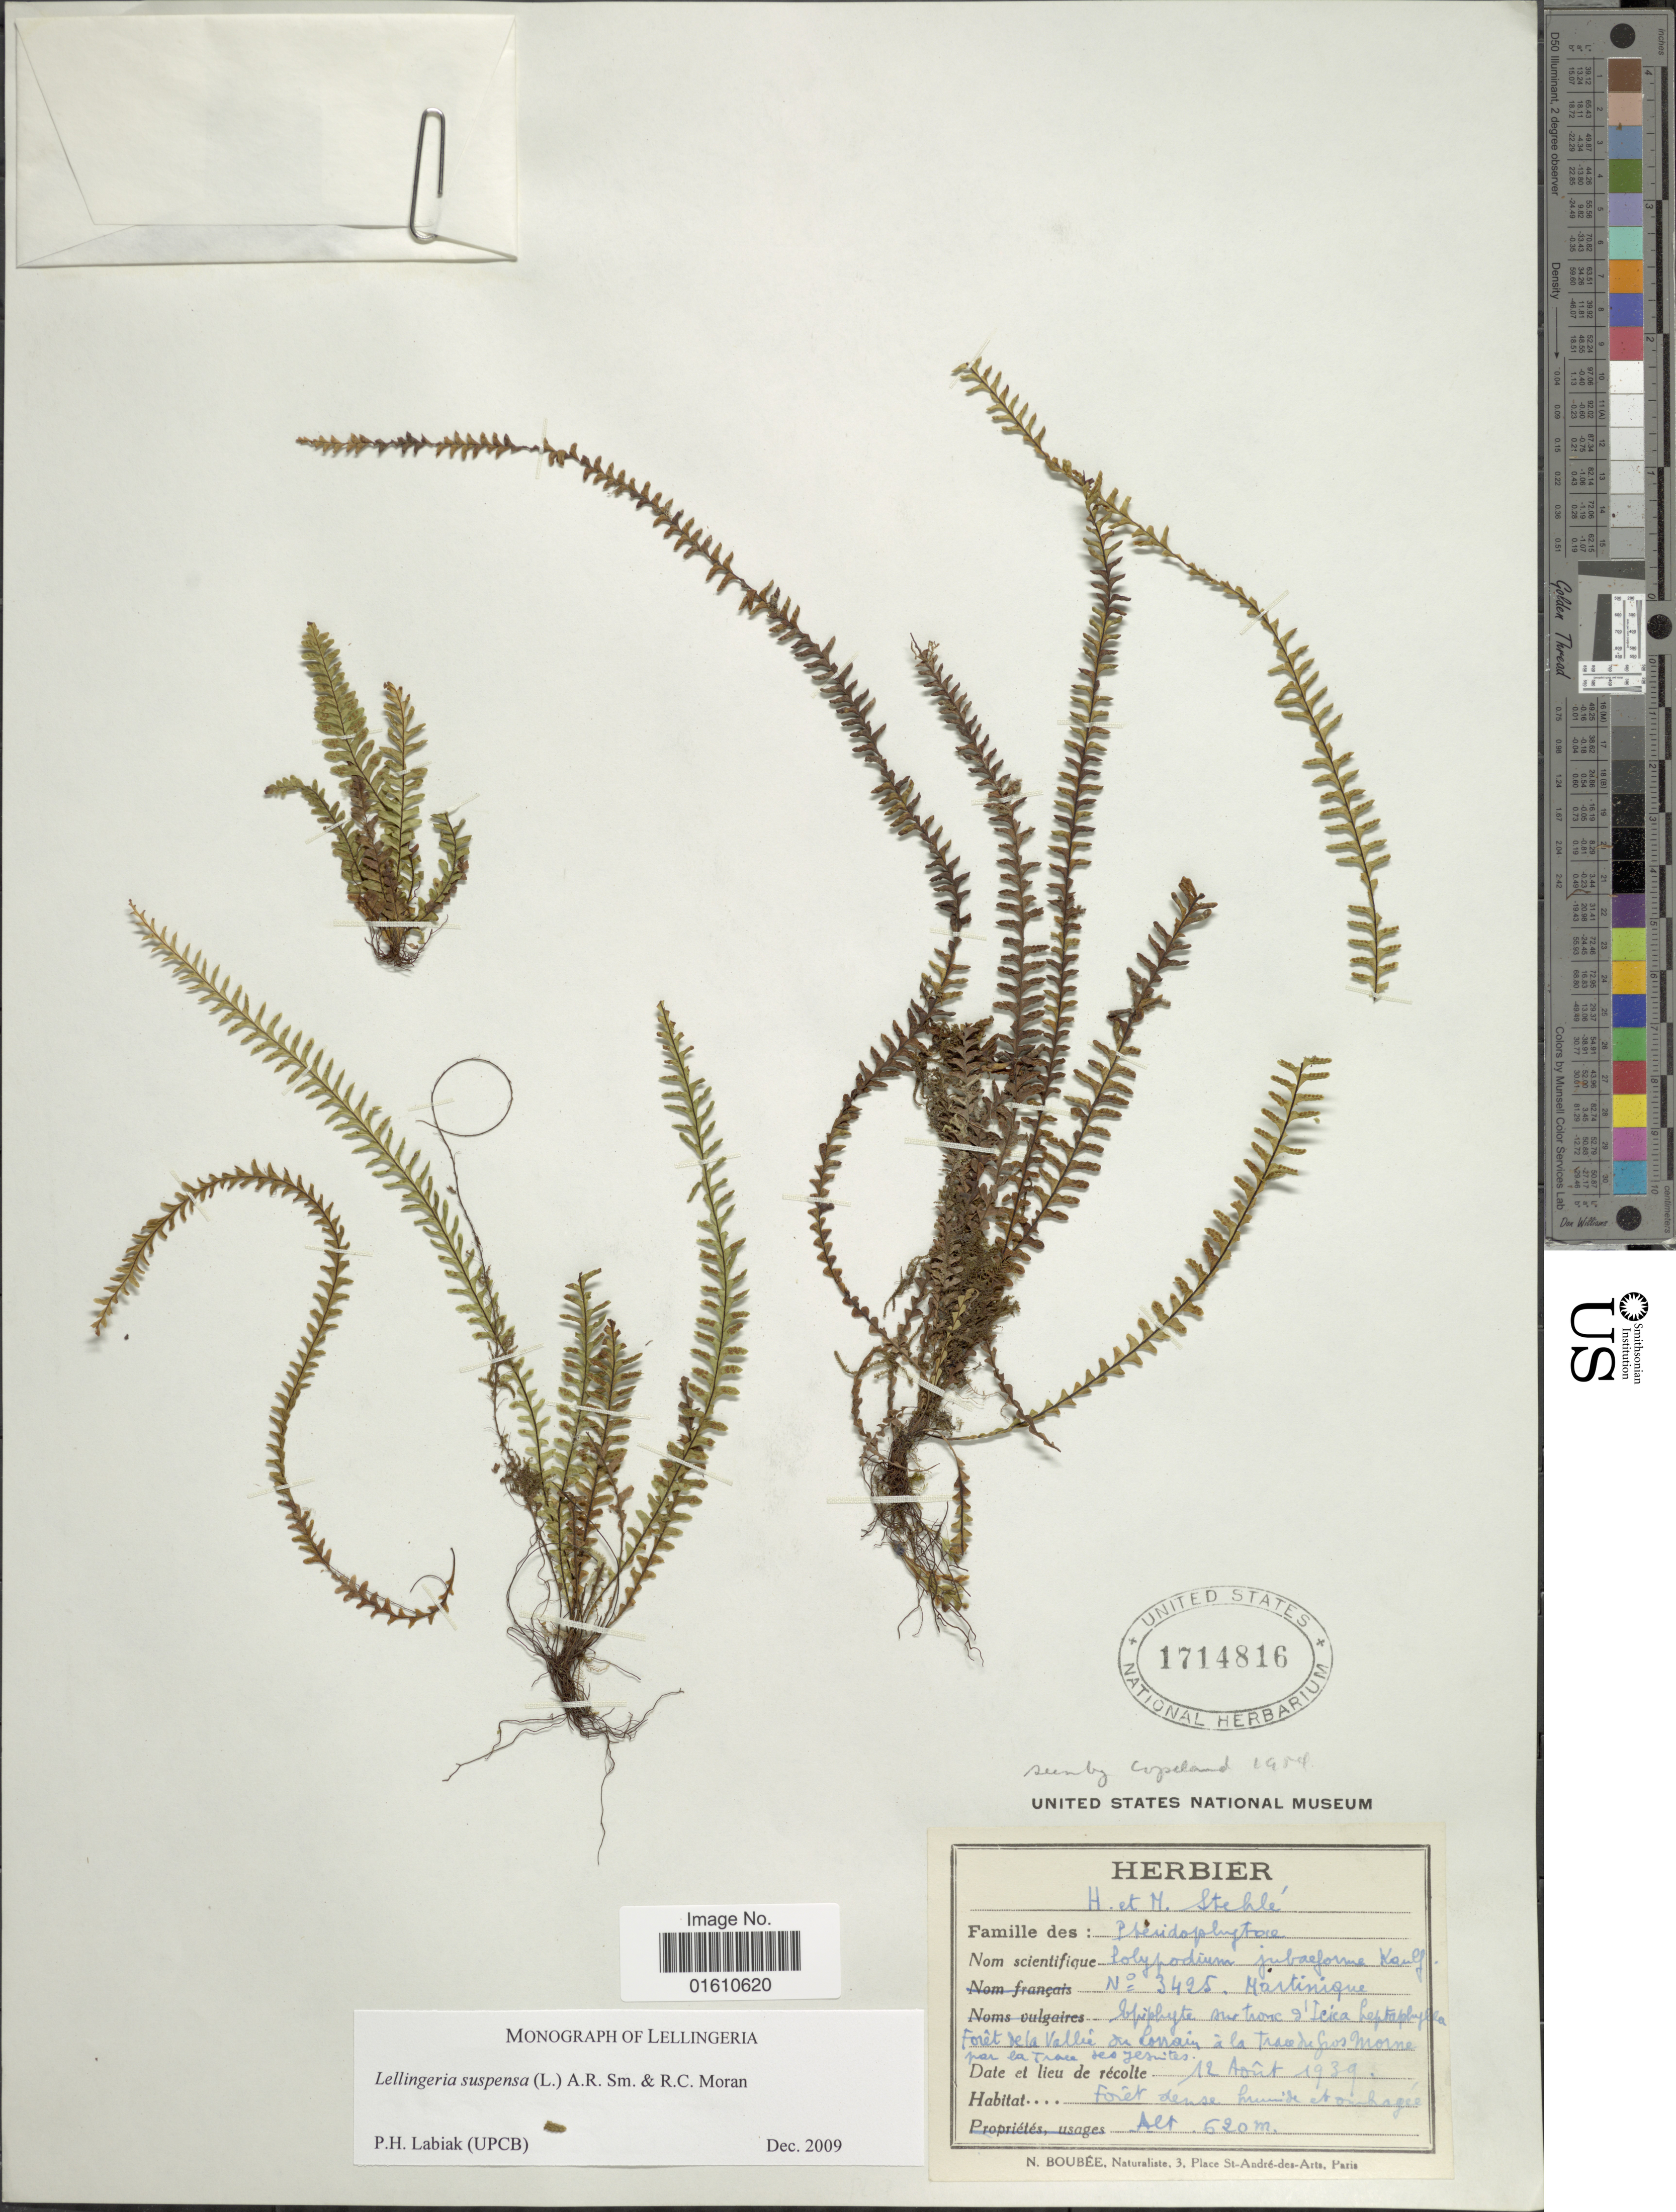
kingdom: Plantae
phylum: Tracheophyta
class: Polypodiopsida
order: Polypodiales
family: Polypodiaceae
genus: Lellingeria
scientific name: Lellingeria suspensa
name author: (L.) A.R. Sm. & R.C. Moran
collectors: H. Stehlé & M. Stehlé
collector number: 3425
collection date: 1939-08-12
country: Martinique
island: Martinique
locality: Forêt de la Vallée du Lorrain à la Trace du Gros Morne par la Trace des Jésuites.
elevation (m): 620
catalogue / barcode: US 1714816